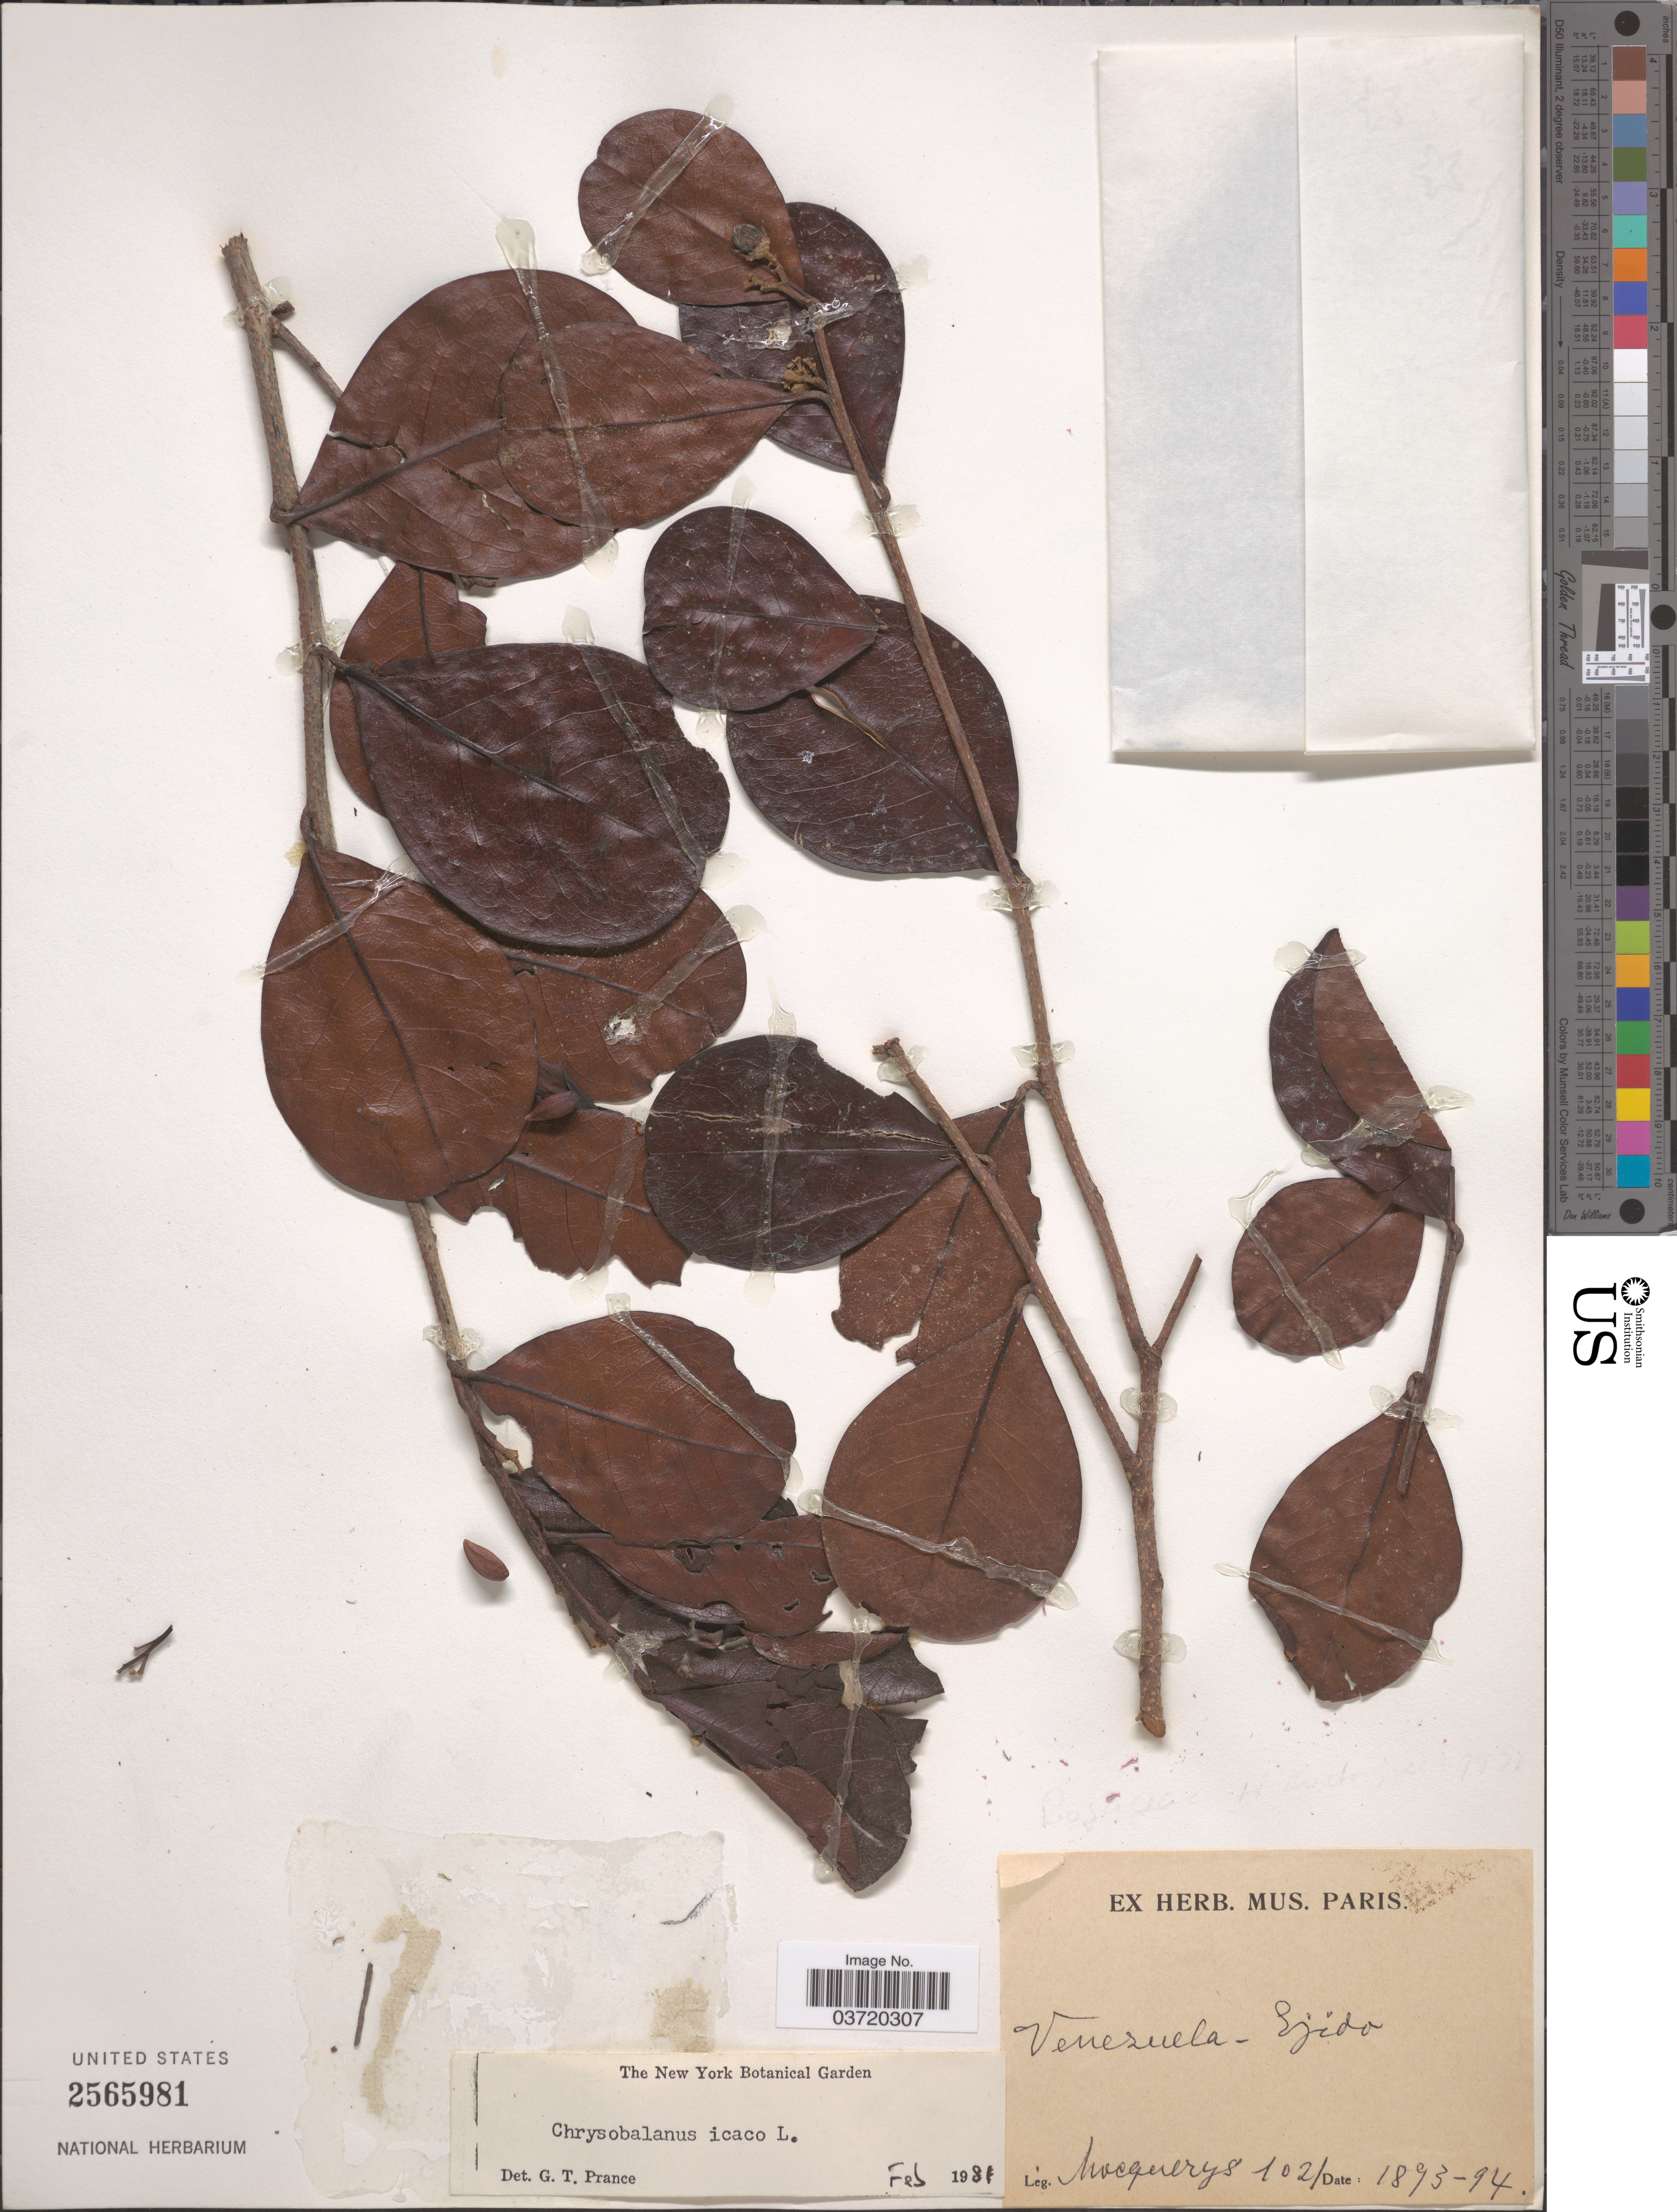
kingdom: Plantae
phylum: Tracheophyta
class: Magnoliopsida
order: Malpighiales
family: Chrysobalanaceae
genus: Chrysobalanus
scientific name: Chrysobalanus icaco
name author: L.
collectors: A. Mocquerys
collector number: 1021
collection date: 1893/1894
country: Venezuela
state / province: Mérida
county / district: Campo Elías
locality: Ejido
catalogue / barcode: US 2565981